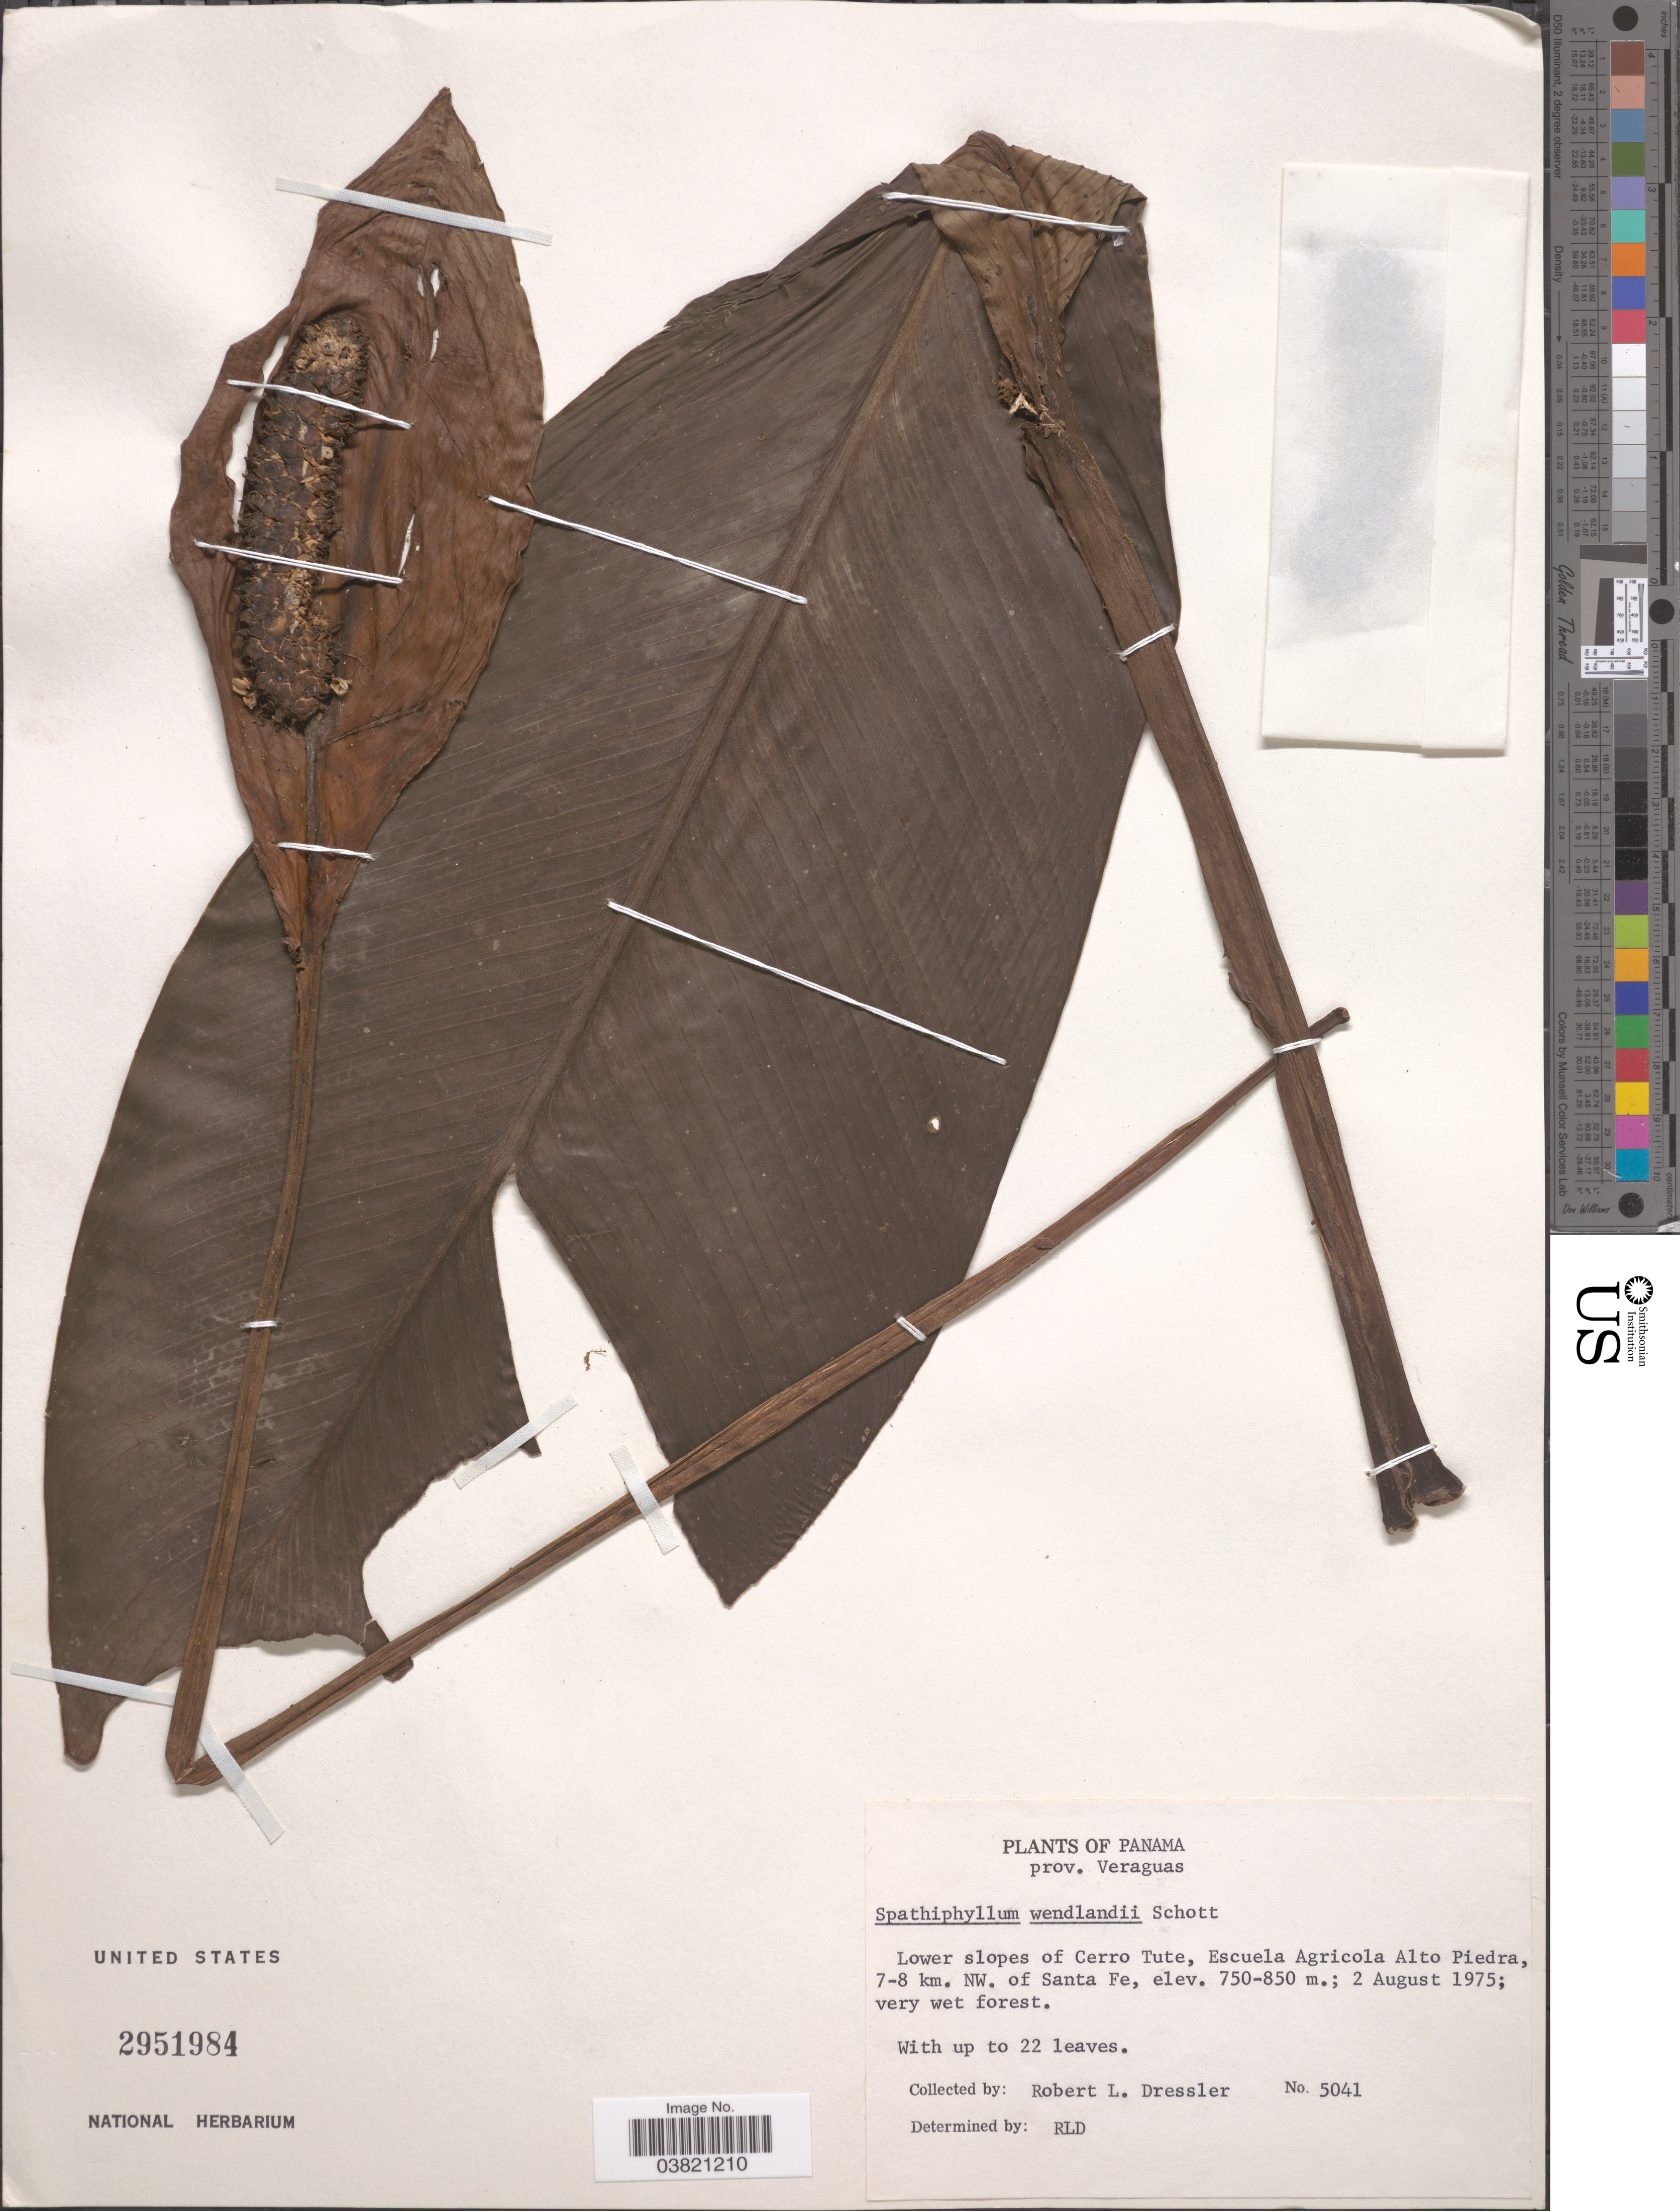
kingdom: Plantae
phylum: Tracheophyta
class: Liliopsida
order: Alismatales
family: Araceae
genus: Spathiphyllum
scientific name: Spathiphyllum wendlandii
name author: Schott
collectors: R. Dressler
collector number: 5041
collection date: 1975-08-02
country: Panama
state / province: Veraguas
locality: Lower slopes of Cerro Tute, Escuela Agricola Alto Piedra, 7-8 km. NW. of Santa Fe.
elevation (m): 750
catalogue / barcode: US 2951984